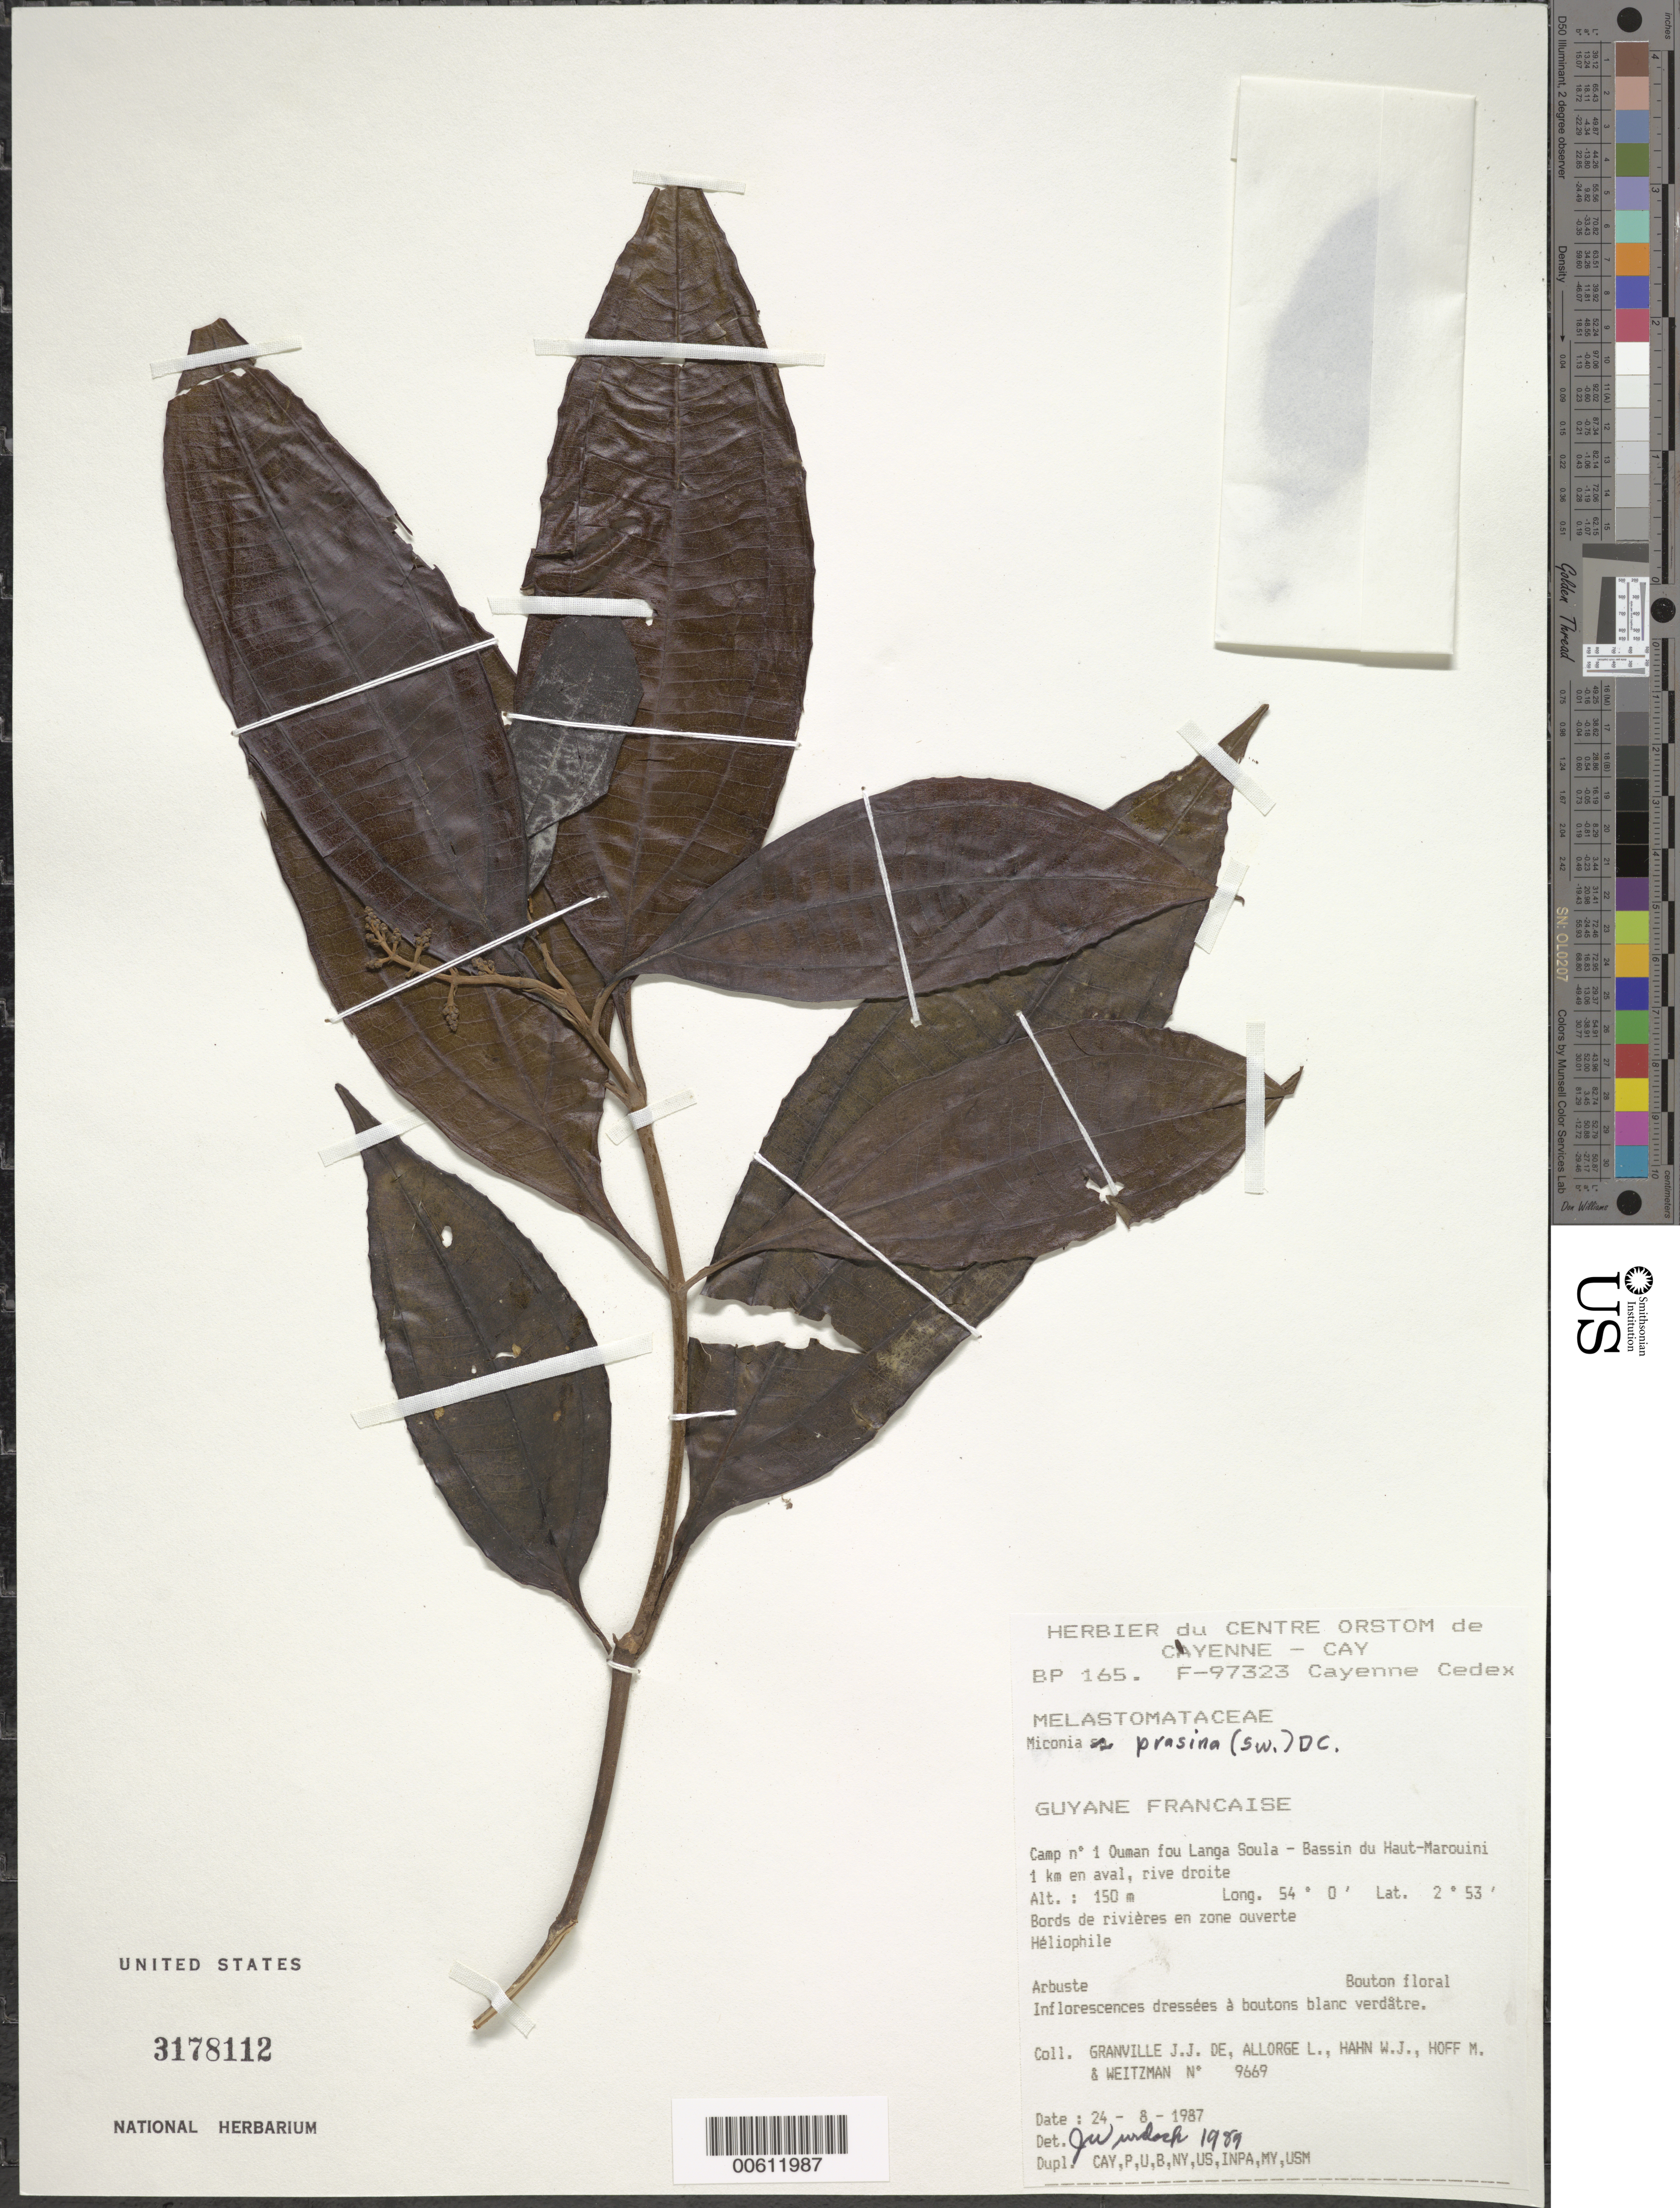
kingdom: Plantae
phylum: Tracheophyta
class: Magnoliopsida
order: Myrtales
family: Melastomataceae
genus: Miconia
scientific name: Miconia prasina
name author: (Sw.) DC.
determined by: Wurdack, John J., (US), US (UNITED STATES)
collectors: J.-J. de Granville, L. Allorge, W. J. Hahn, M. Hoff & A. L. Weitzman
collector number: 9669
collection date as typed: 24-Aug-87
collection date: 1987-08-24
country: French Guiana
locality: Ouman fou Langa Soula, Camp #1, Bassin du Haut-Marouini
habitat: Bord de rivieres en zone ouverte. Heliophile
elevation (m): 150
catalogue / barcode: US 3178112